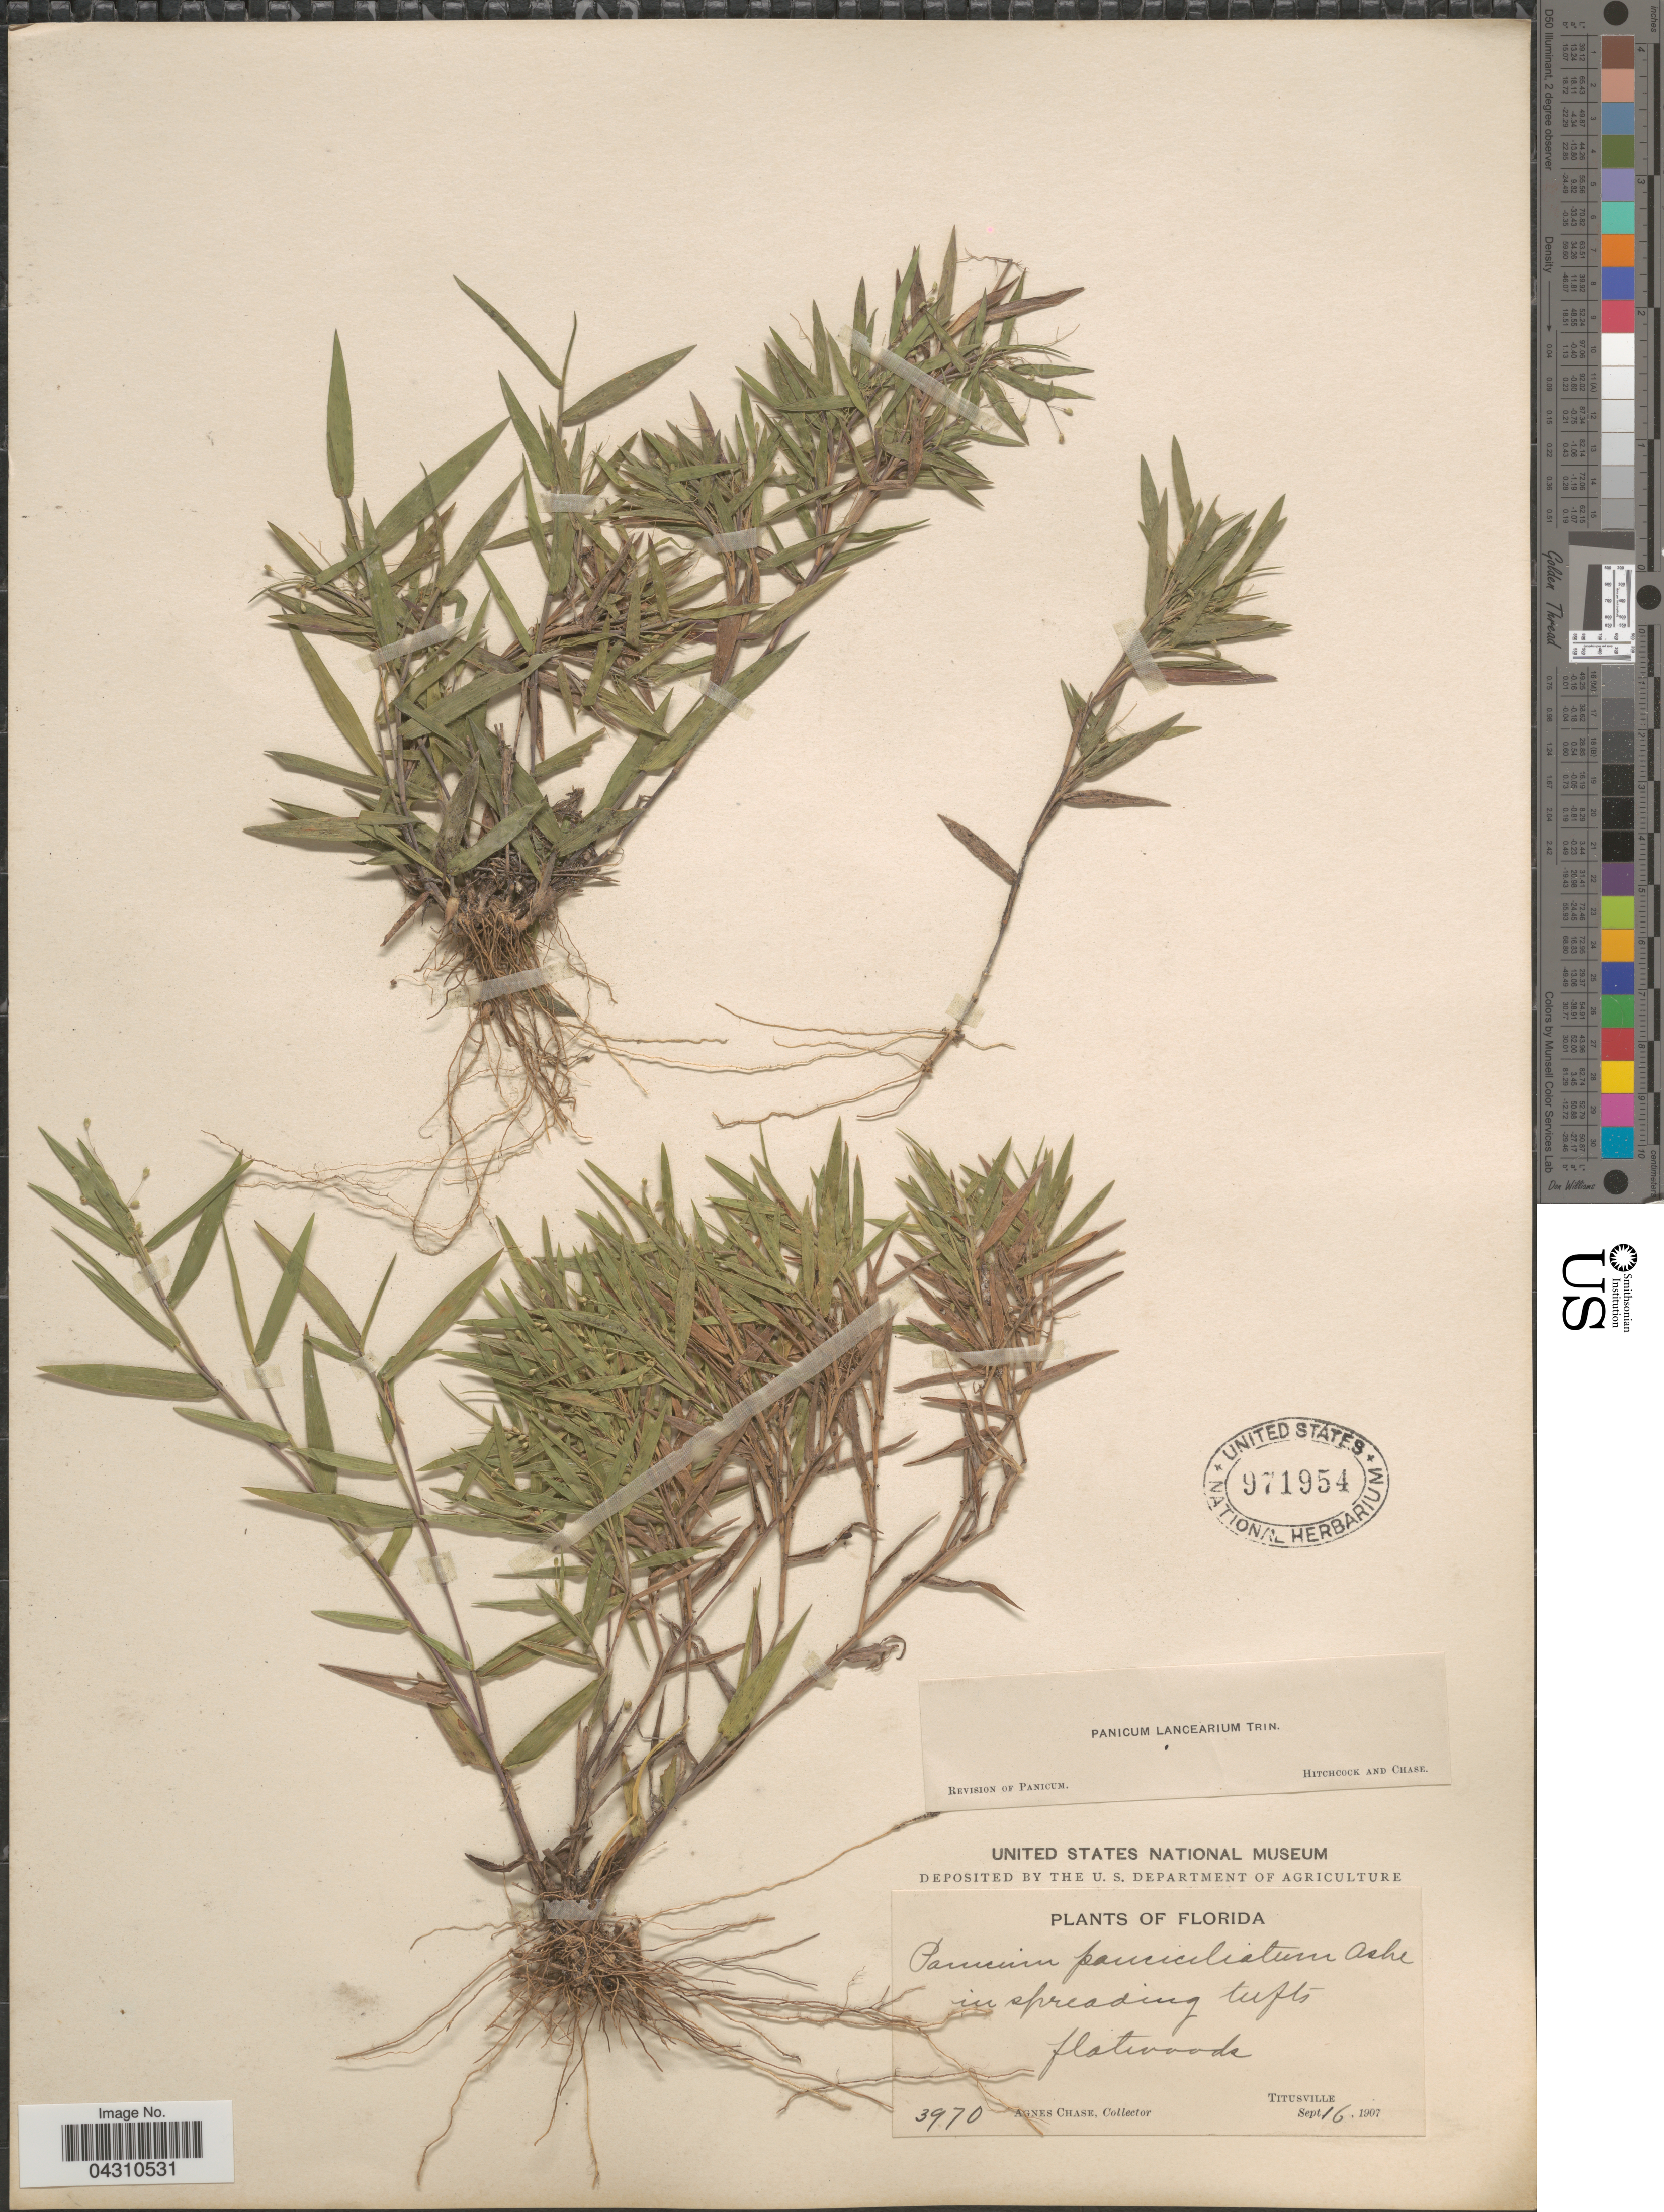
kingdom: Plantae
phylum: Tracheophyta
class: Liliopsida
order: Poales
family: Poaceae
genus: Dichanthelium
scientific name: Dichanthelium portoricense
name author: (Desv. ex Ham.) B.F. Hansen & Wunderlin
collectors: A. Chase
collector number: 3970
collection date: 1907-09-16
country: United States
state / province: Florida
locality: Titusville.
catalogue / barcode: US 971954